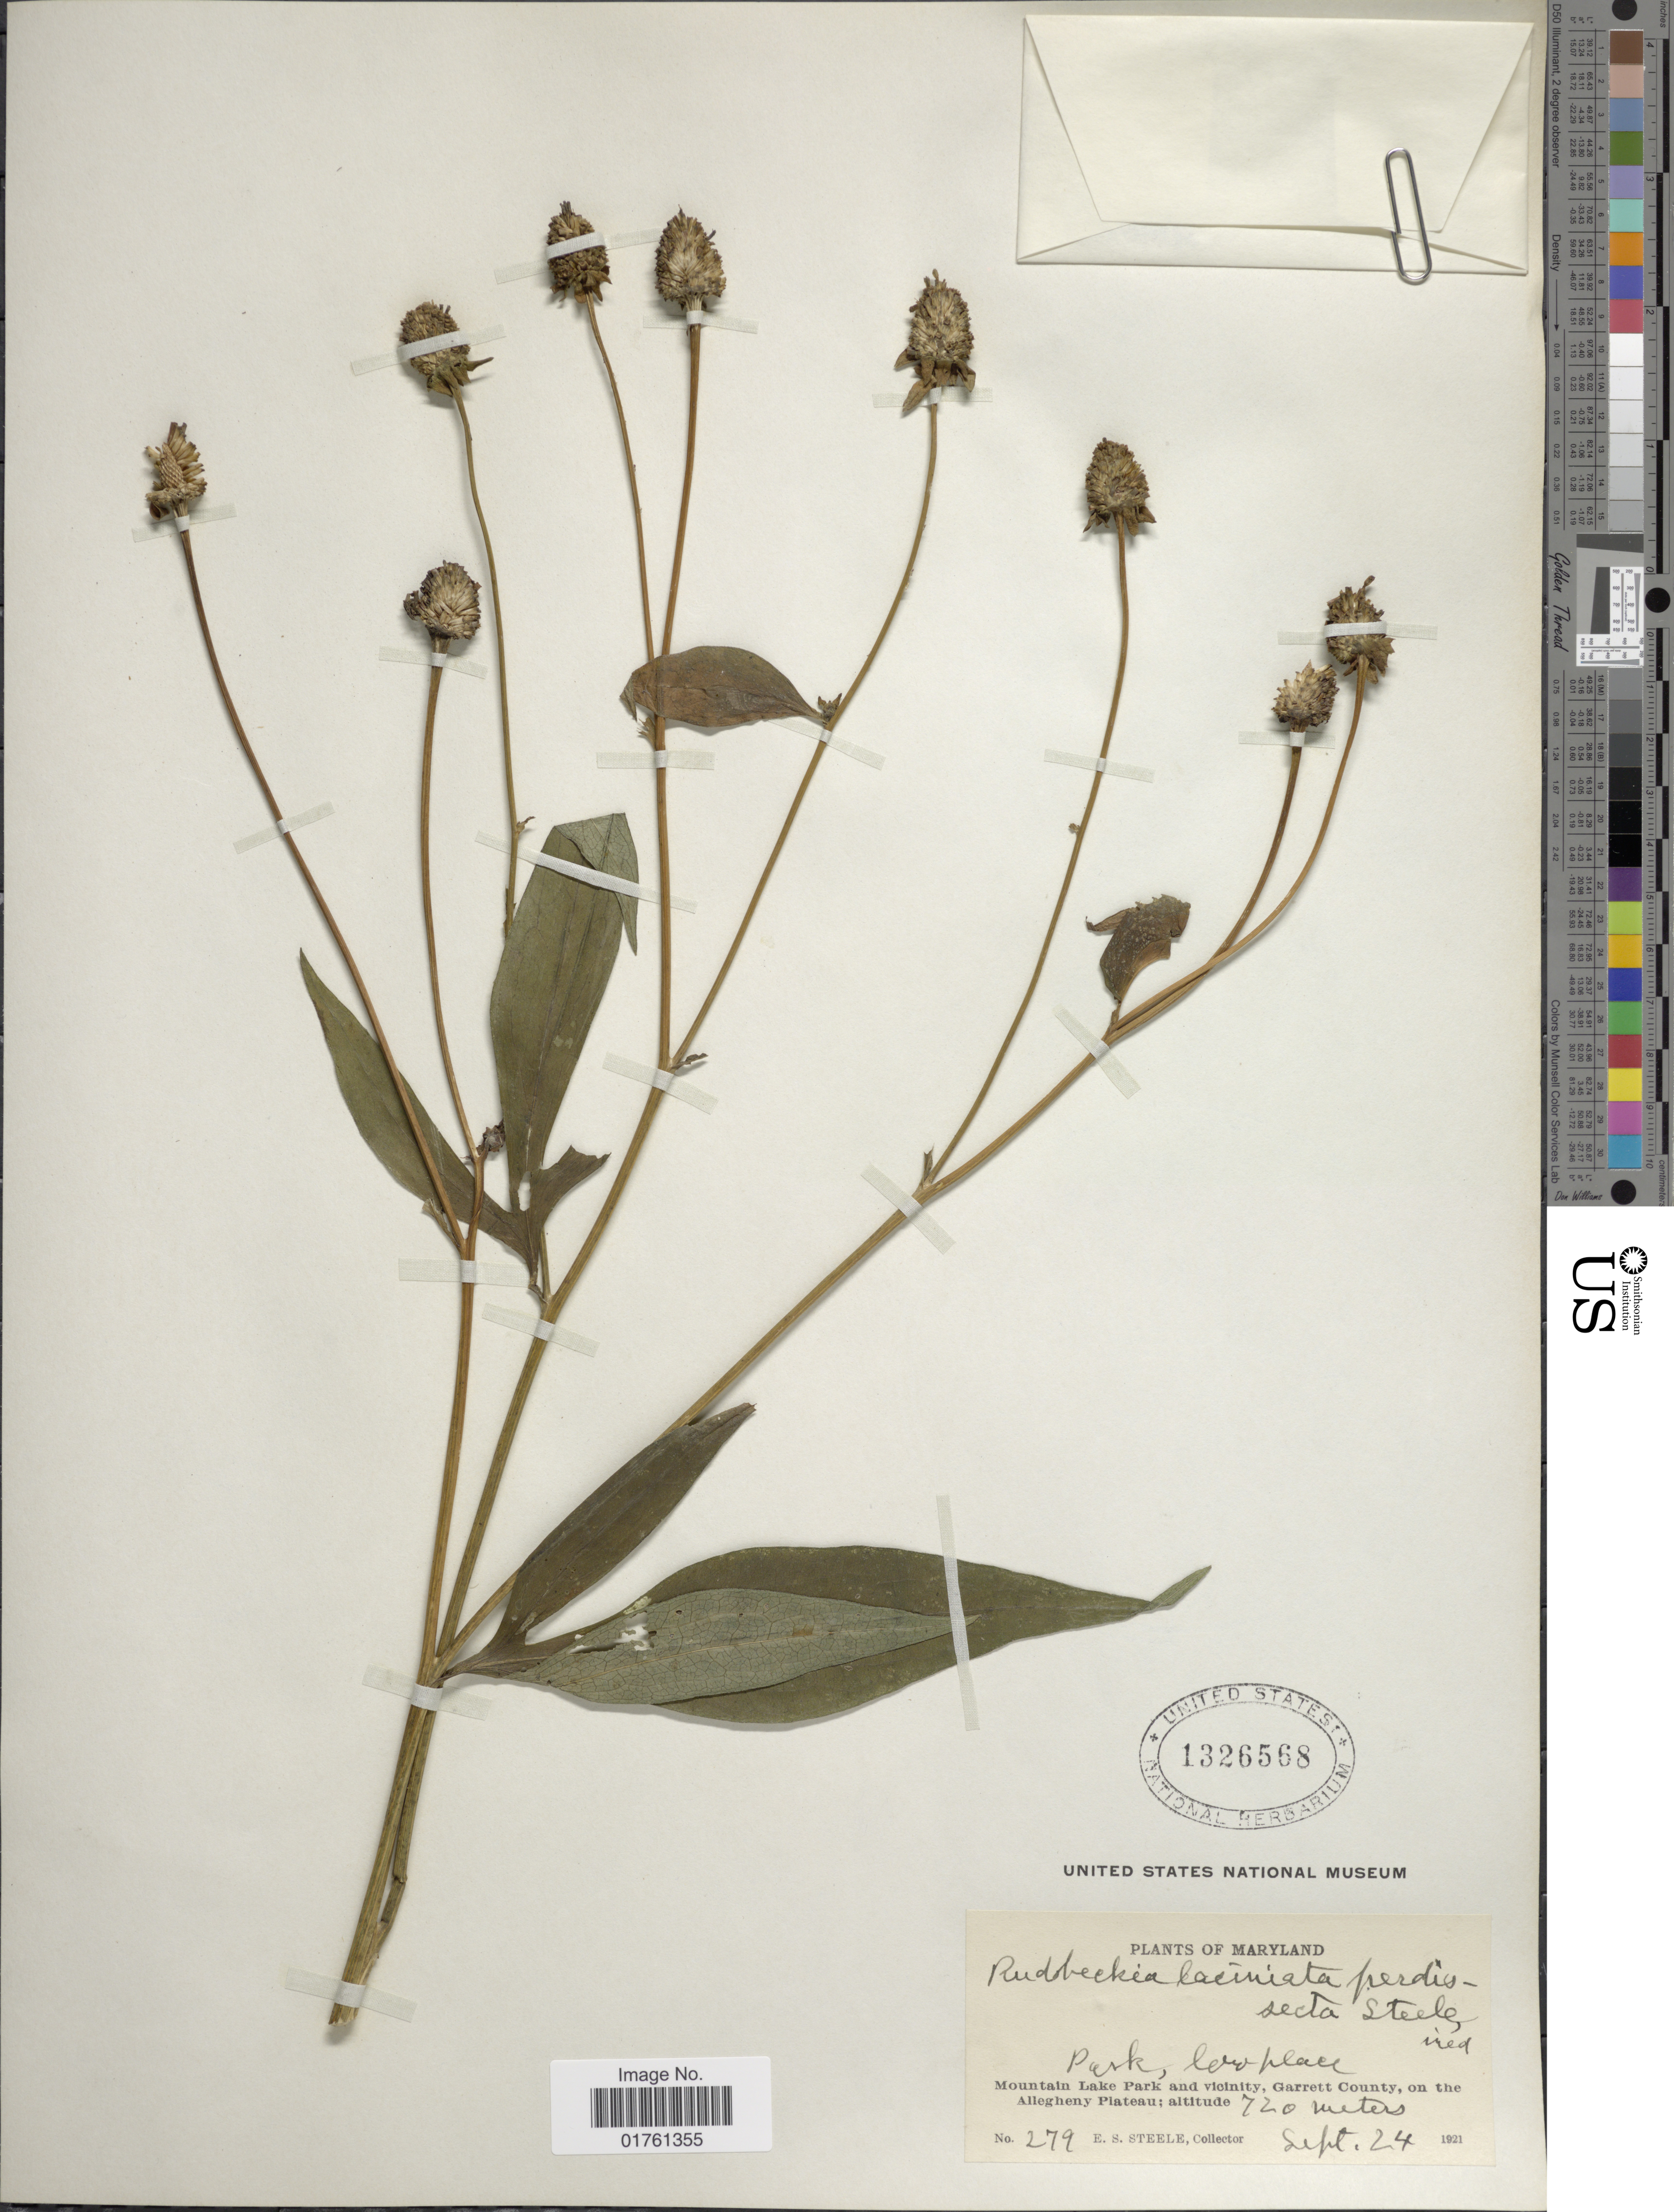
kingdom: Plantae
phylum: Tracheophyta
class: Magnoliopsida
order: Asterales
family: Asteraceae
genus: Rudbeckia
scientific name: Rudbeckia laciniata var. bipinnata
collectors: E. Steele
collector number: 279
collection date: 1921-09-24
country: United States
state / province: Maryland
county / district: Garrett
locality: Park, low place, Mountain Lake Park and vicinity, Garrett County, on the Allegheny Plateau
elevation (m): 720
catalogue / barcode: US 1326568